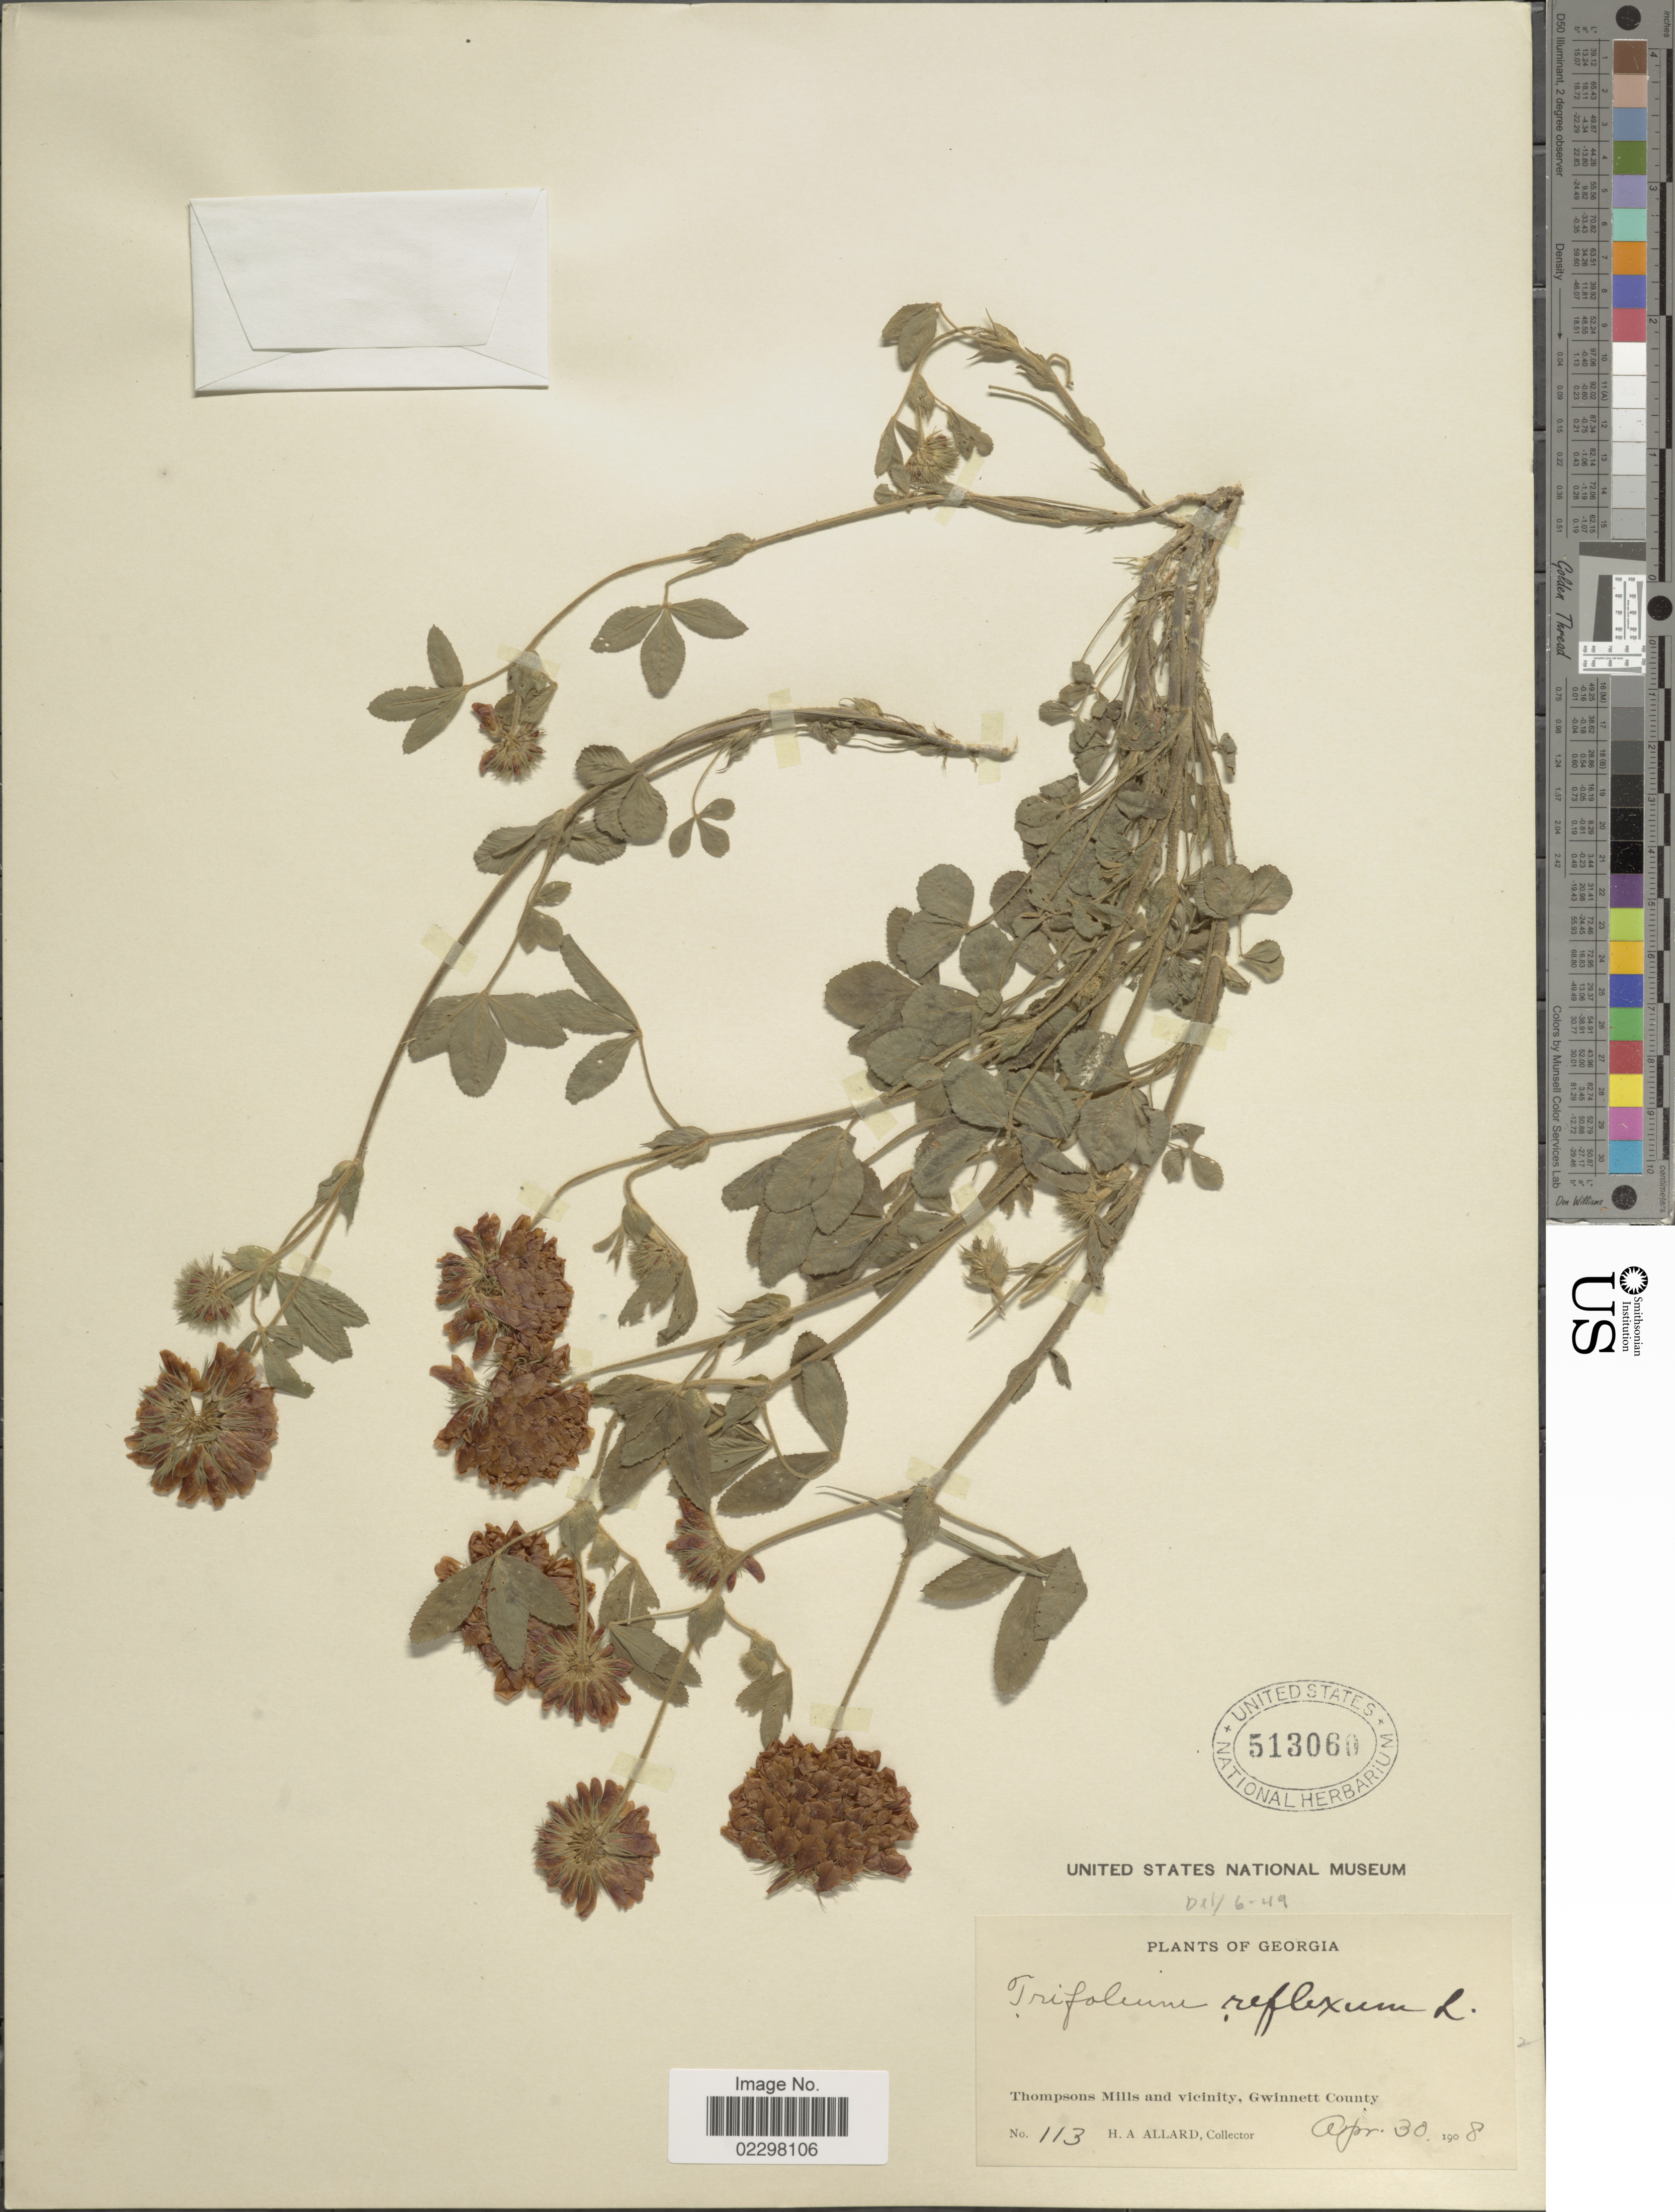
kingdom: Plantae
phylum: Tracheophyta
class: Magnoliopsida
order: Fabales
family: Fabaceae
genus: Trifolium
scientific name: Trifolium reflexum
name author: L.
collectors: H. A. Allard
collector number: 113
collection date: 1908-04-30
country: United States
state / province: Georgia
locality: Thompsons Mills and vicinity, Gwinnett County.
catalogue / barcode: US 513060